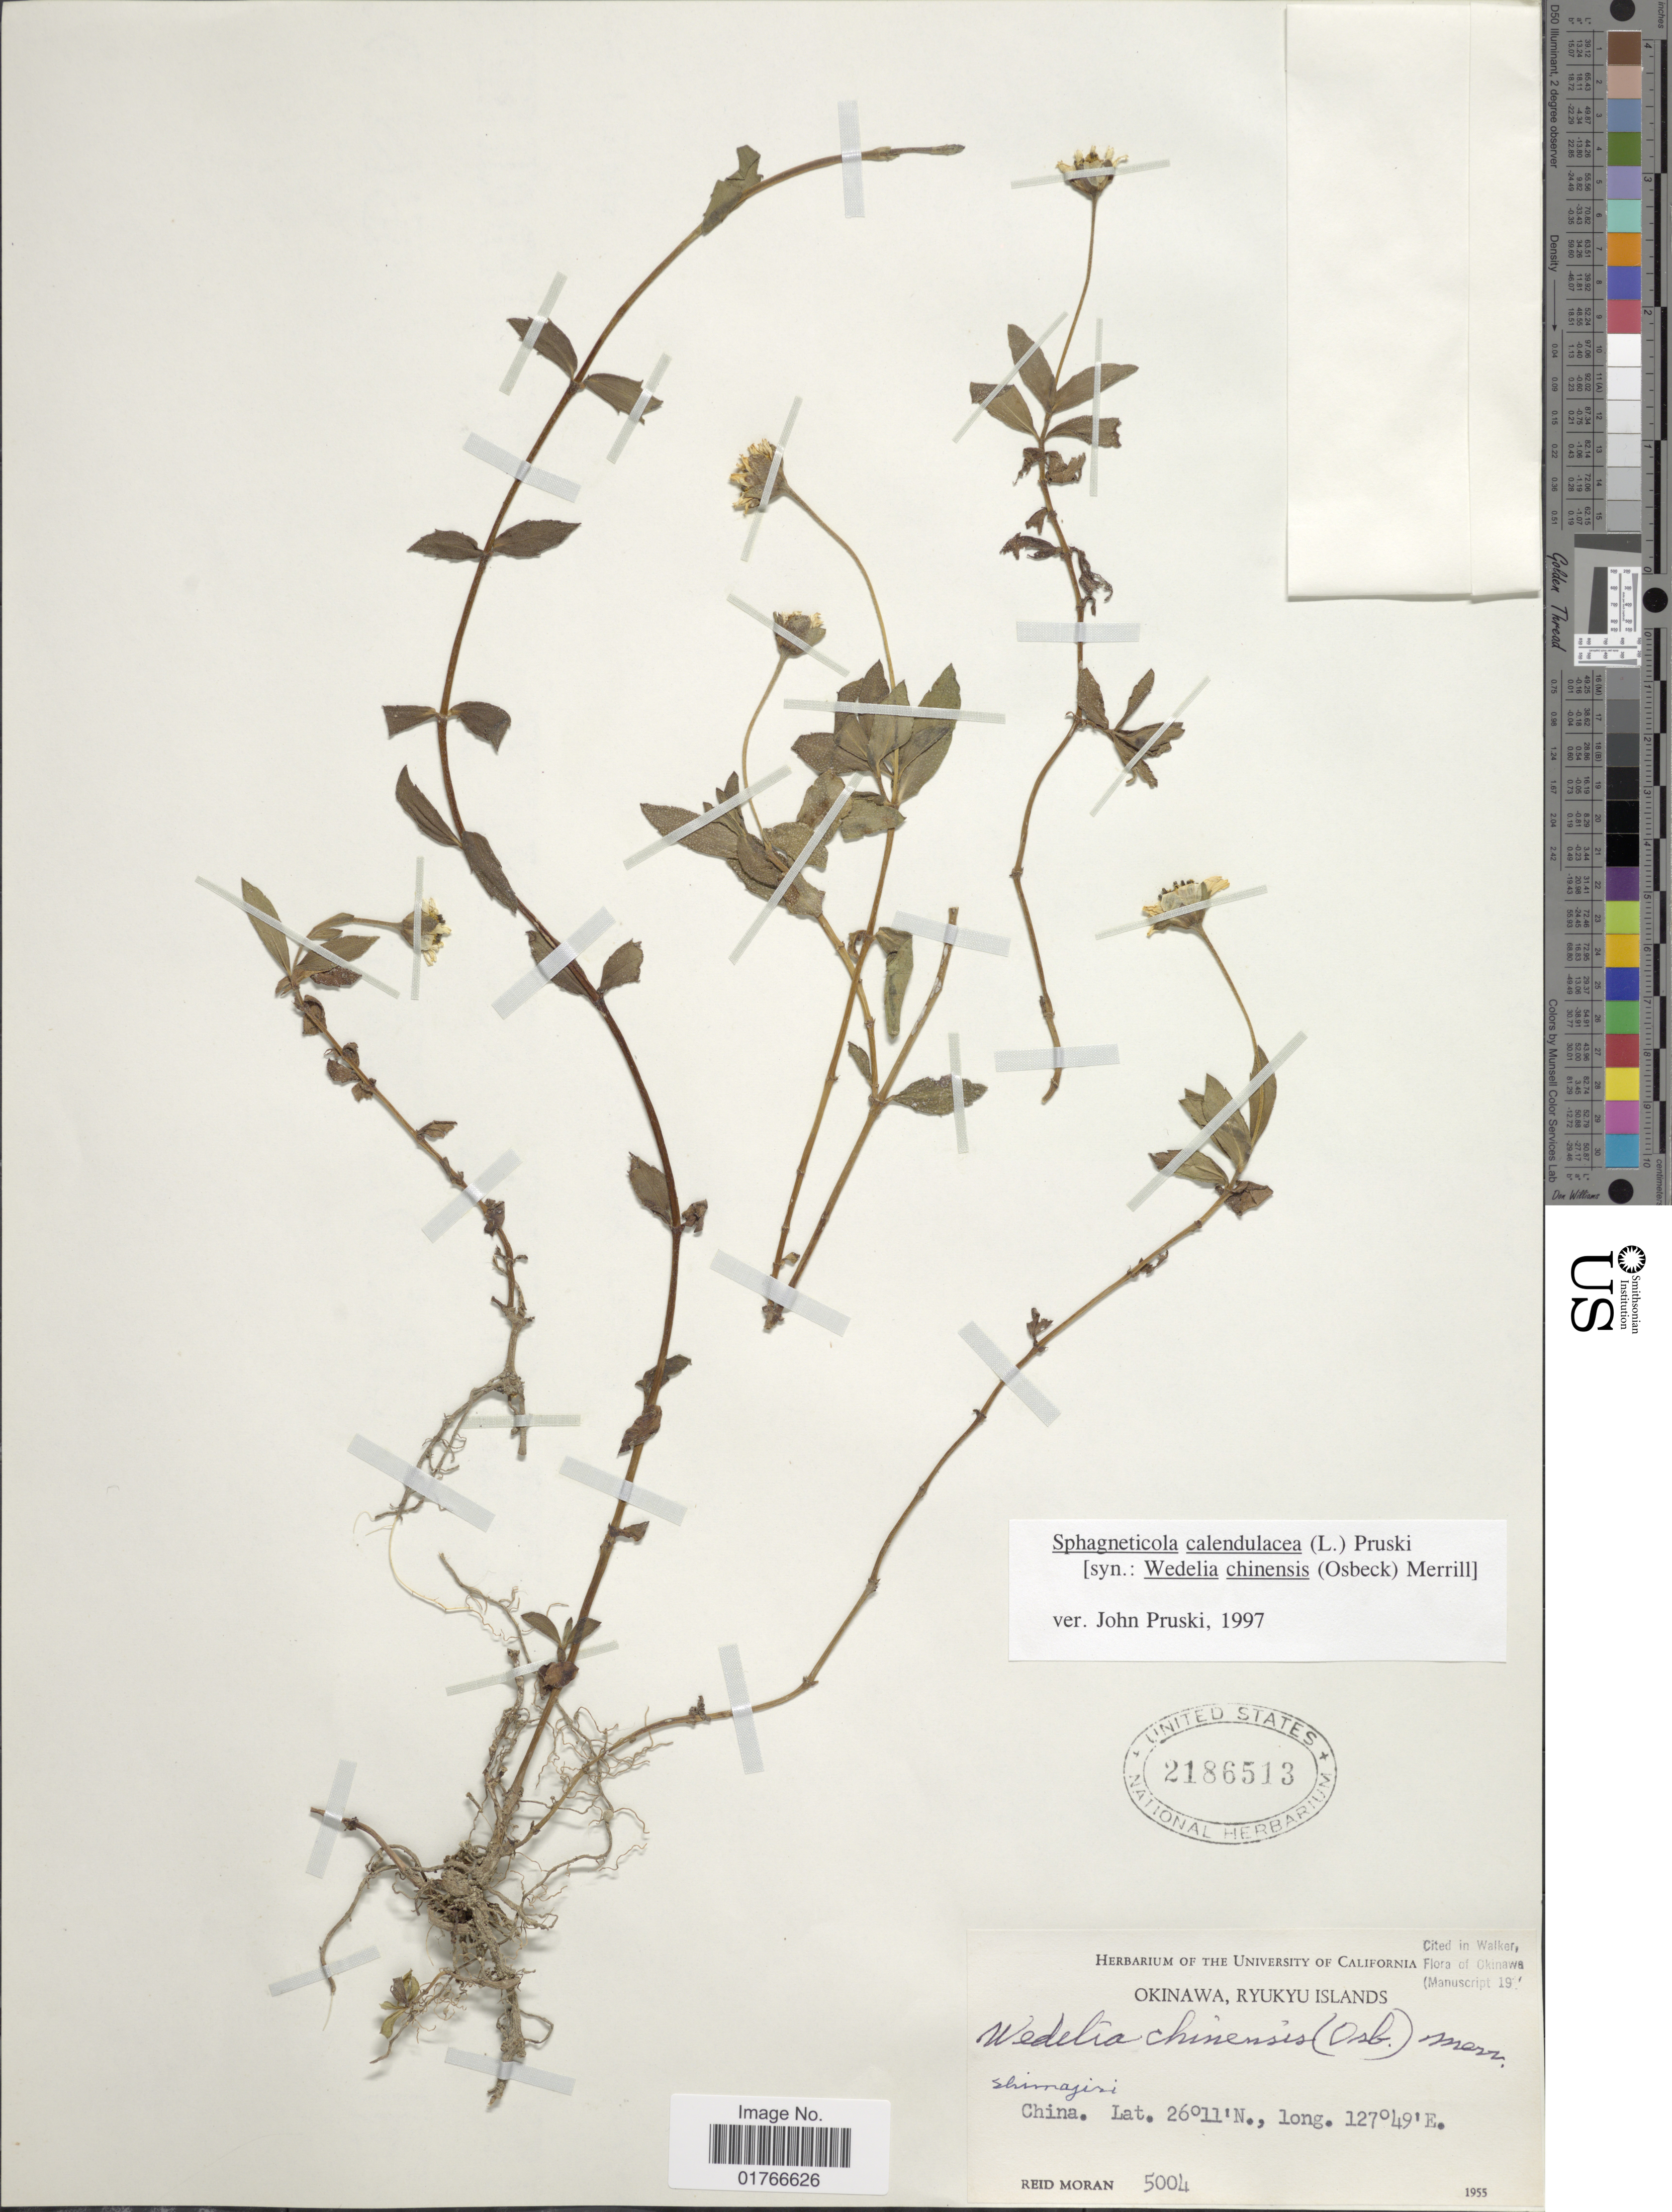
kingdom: Plantae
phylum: Tracheophyta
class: Magnoliopsida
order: Asterales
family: Asteraceae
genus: Sphagneticola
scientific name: Sphagneticola calendulacea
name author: (L.) Pruski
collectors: R. V. Moran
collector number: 5004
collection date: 1955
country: China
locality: Shimajiri [interpreted]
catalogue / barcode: US 2186513